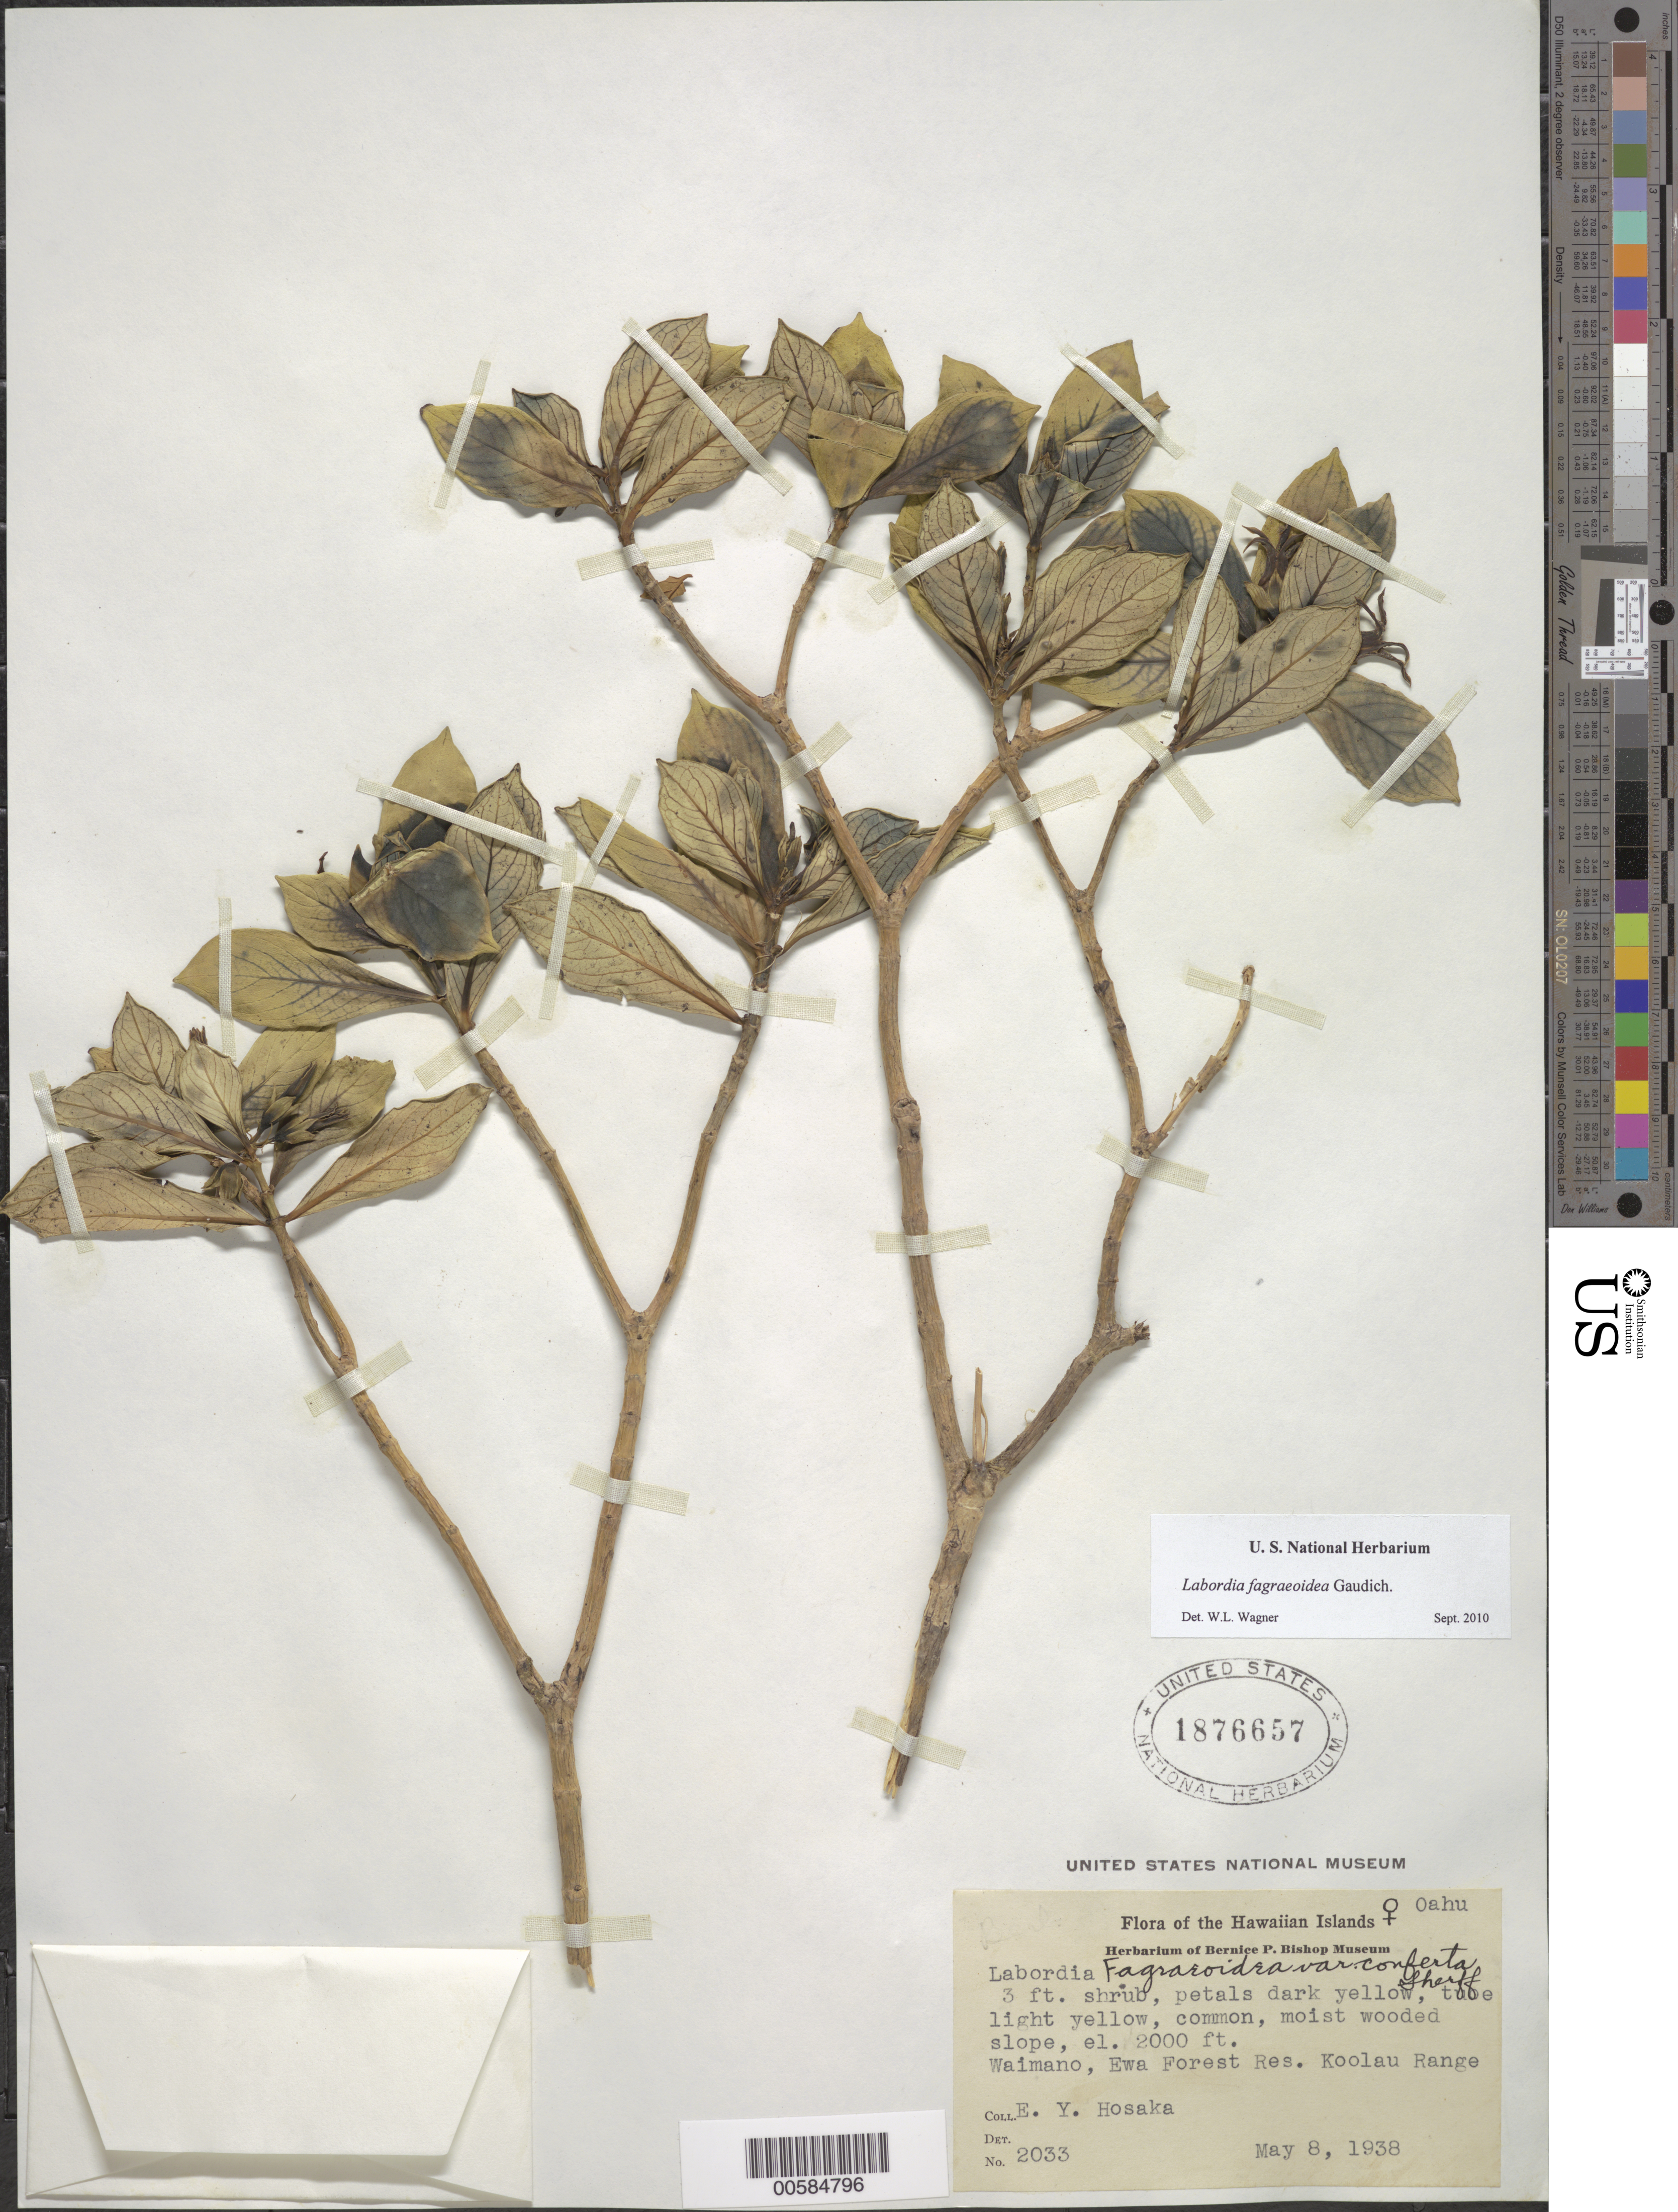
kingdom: Plantae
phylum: Tracheophyta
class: Magnoliopsida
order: Gentianales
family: Loganiaceae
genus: Geniostoma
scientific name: Geniostoma gaudichaudii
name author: B.J. Conn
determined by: Wagner, W. L., (BOT), Smithsonian Institution - National Museum of Natural History (UNITED STATES)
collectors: E. Y. Hosaka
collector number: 2033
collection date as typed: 8 May 1938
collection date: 1938-05-08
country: United States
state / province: Hawaii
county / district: Honolulu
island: Oahu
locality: Waimano, Ewa For Res Koolau Range.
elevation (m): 610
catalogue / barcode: US 1876657